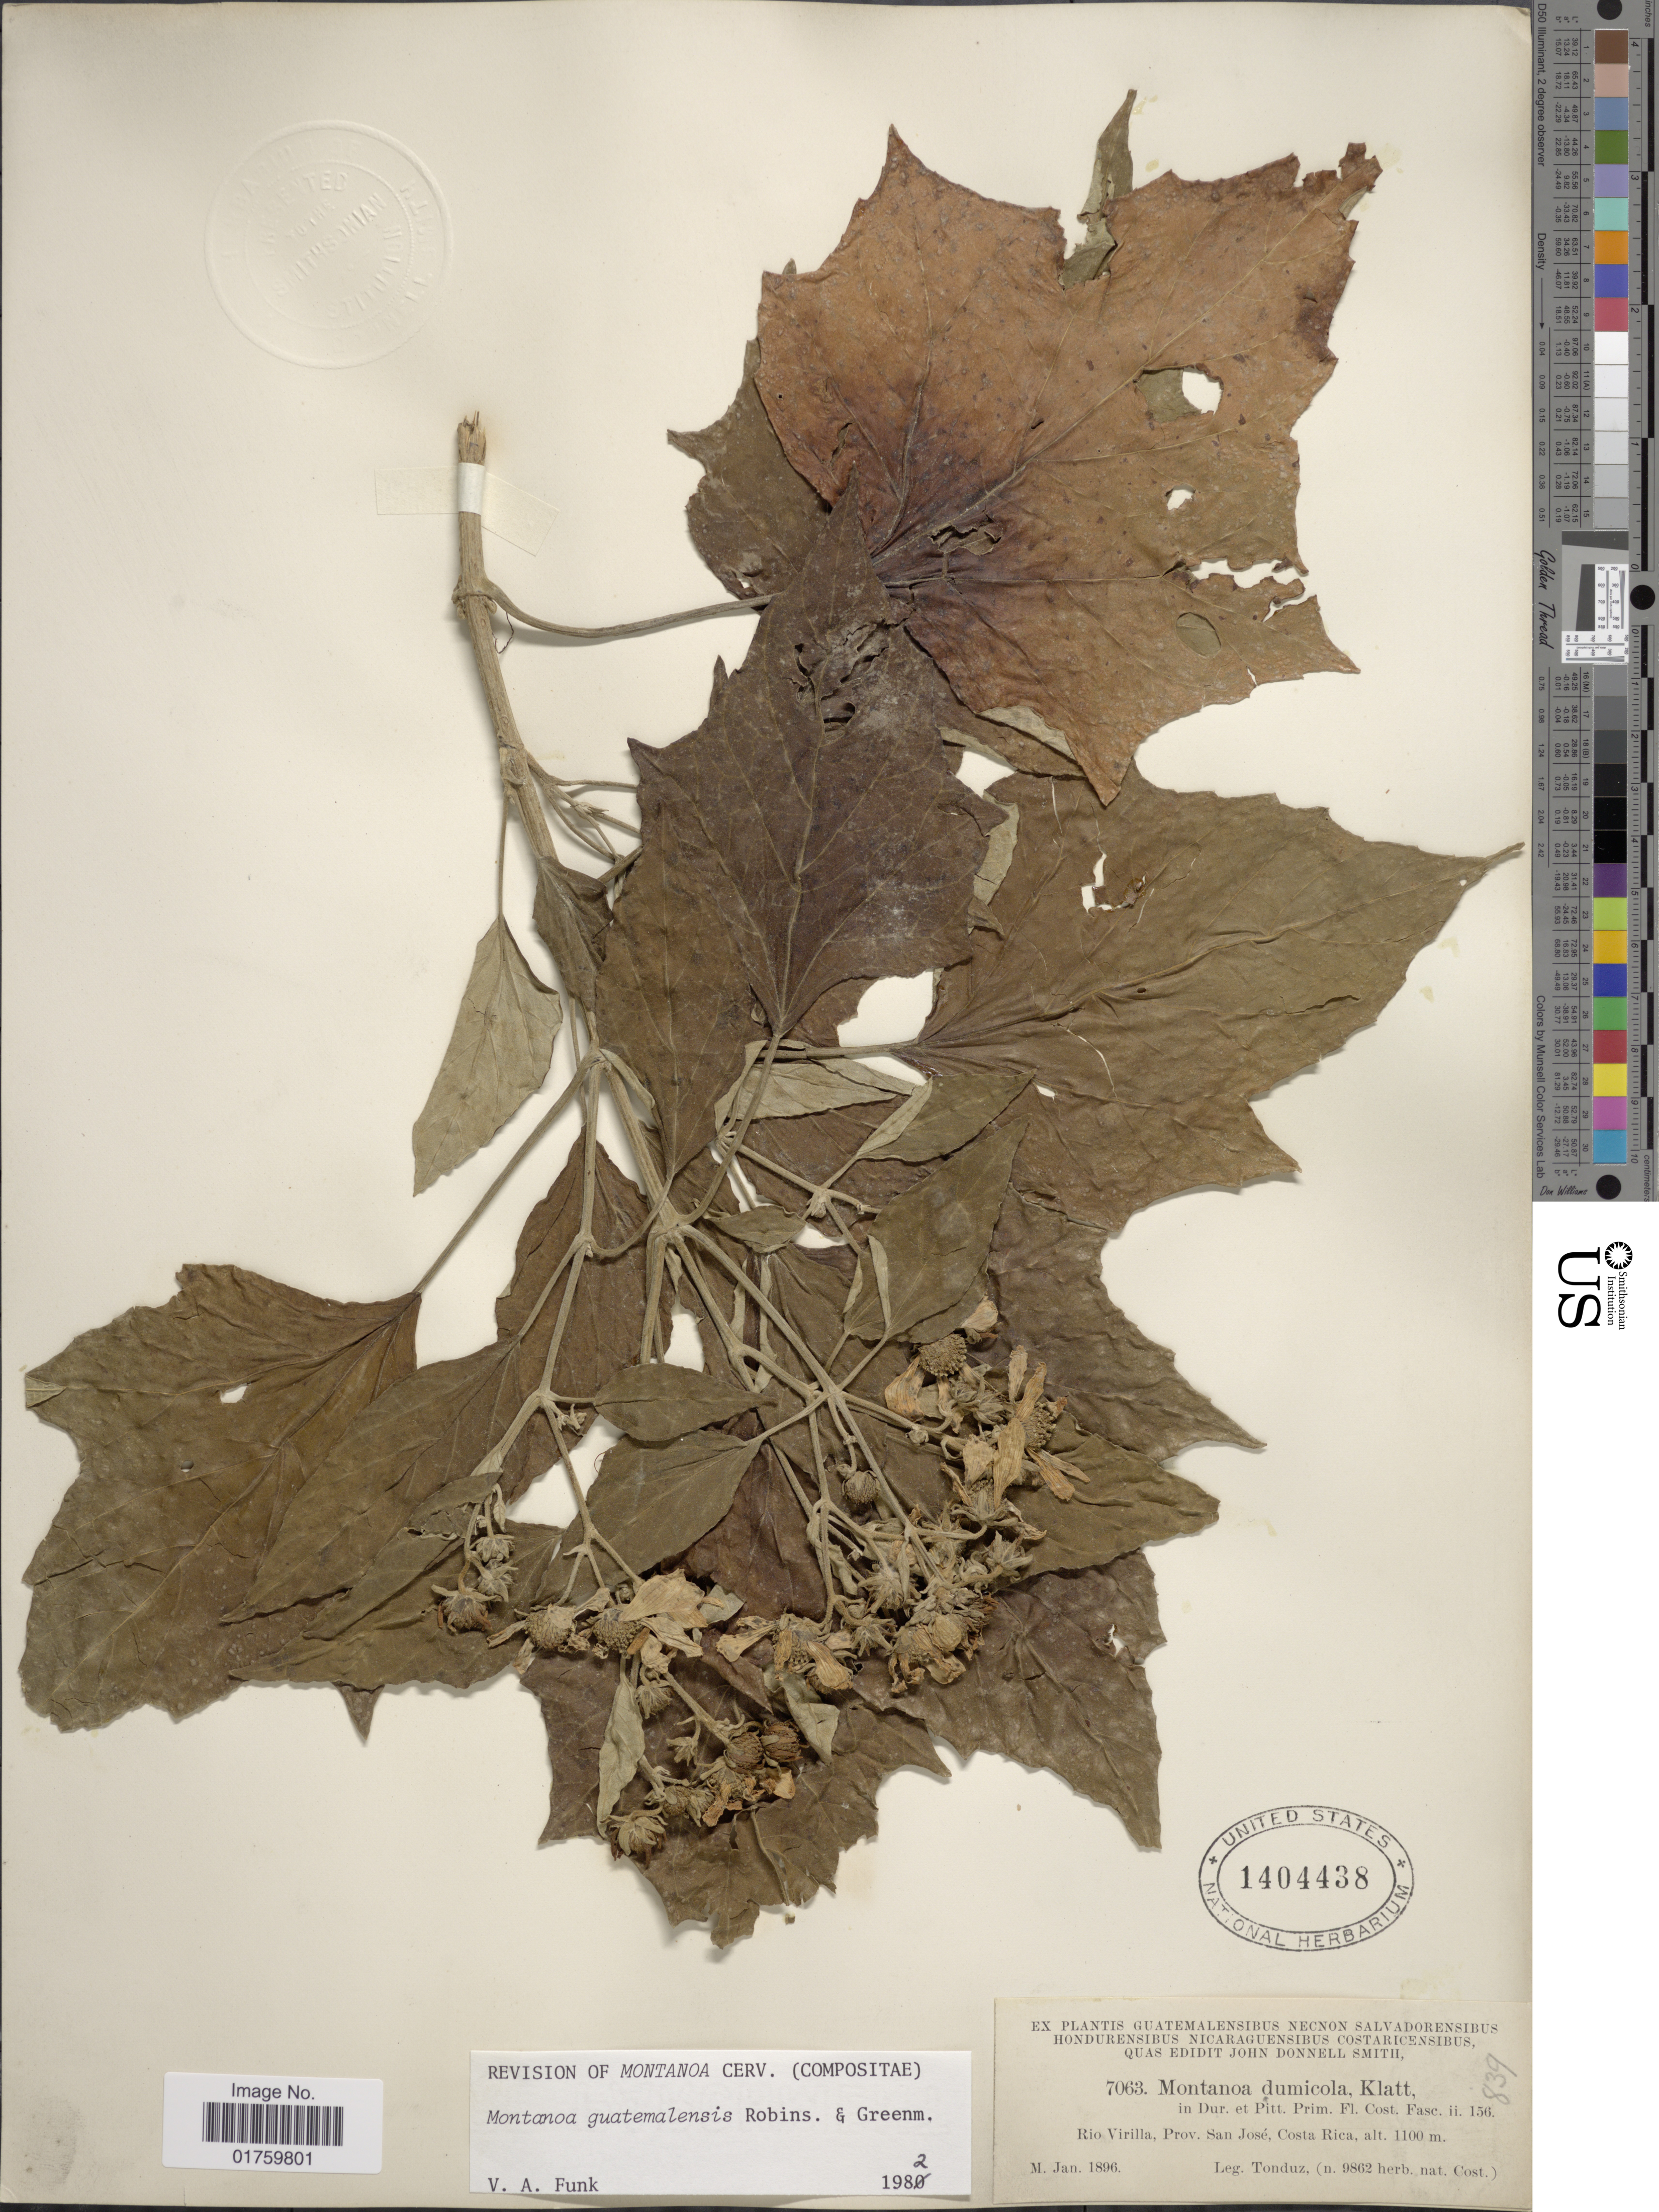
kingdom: Plantae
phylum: Tracheophyta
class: Magnoliopsida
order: Asterales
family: Asteraceae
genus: Montanoa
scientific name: Montanoa guatemalensis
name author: B.L. Rob. & Greenm.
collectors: A. Tonduz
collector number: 7063?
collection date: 1896-01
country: Costa Rica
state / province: San José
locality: Rio Virilla.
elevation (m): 1100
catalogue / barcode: US 1404438